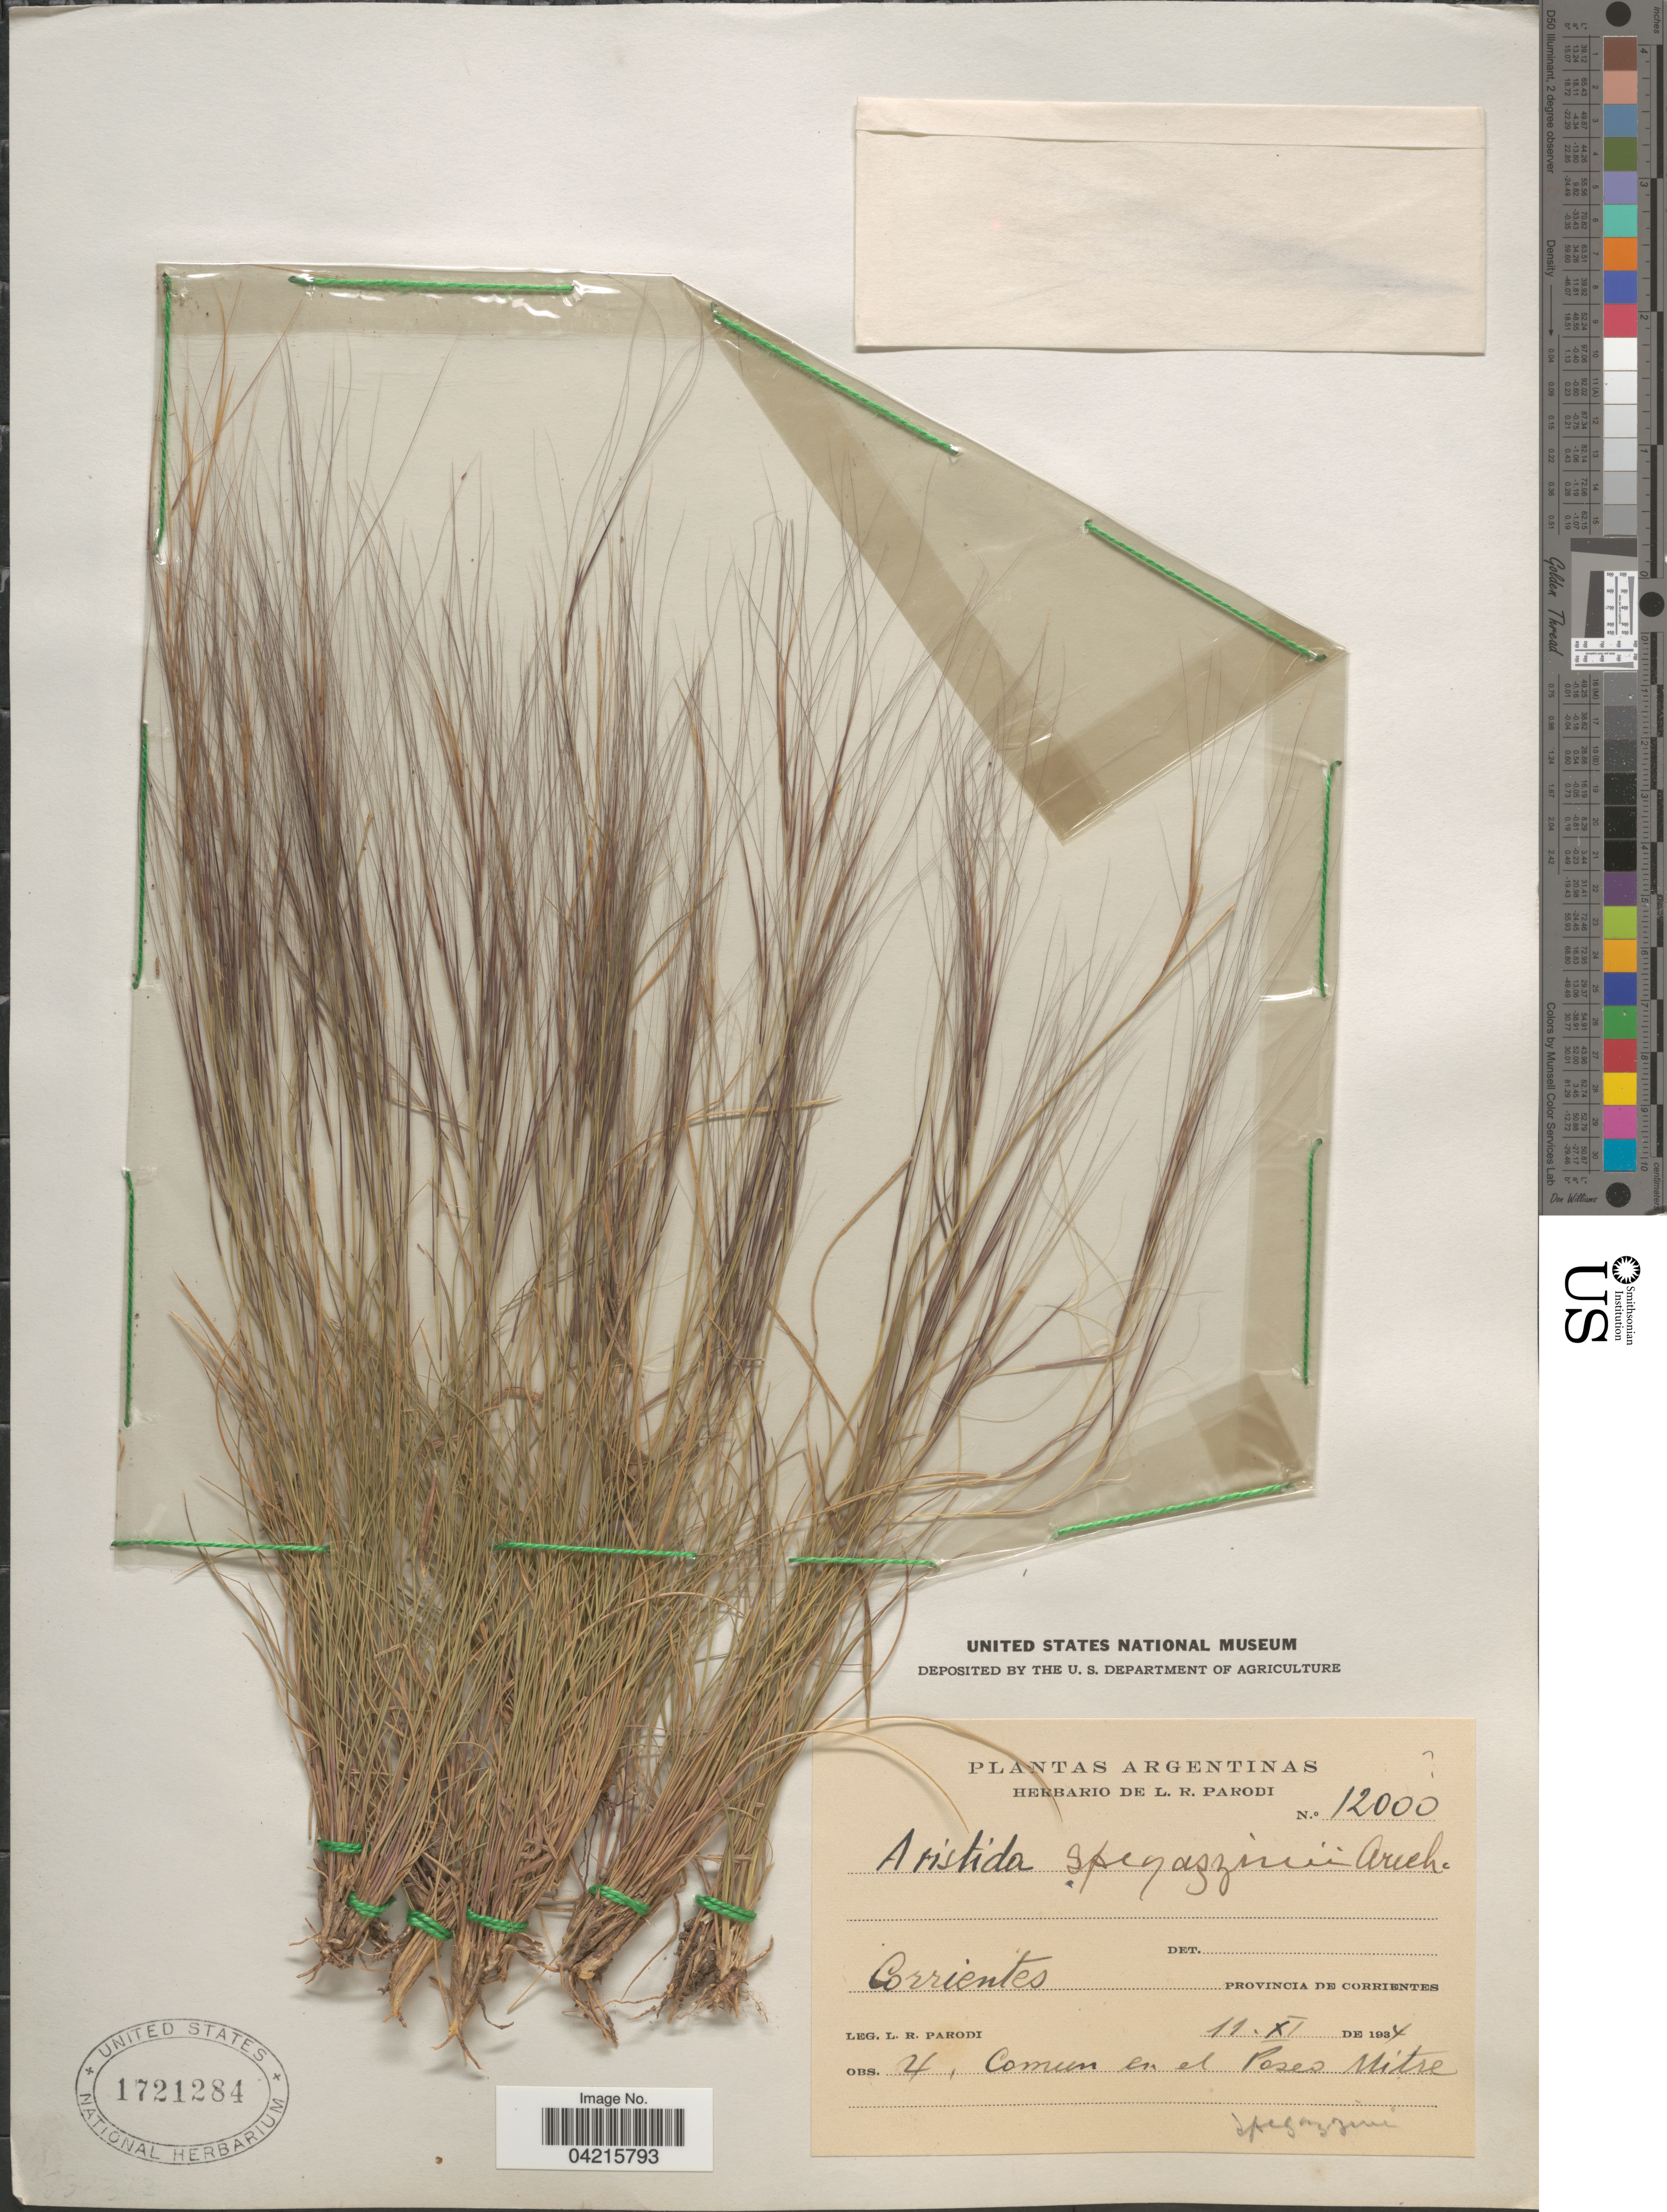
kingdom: Plantae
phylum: Tracheophyta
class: Liliopsida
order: Poales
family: Poaceae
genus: Aristida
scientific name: Aristida spegazzinii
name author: Arechav.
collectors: L. R. Parodi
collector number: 12000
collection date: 1937-11-11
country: Argentina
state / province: Corrientes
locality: Comun en el Poseo Mitre.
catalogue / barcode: US 1721284